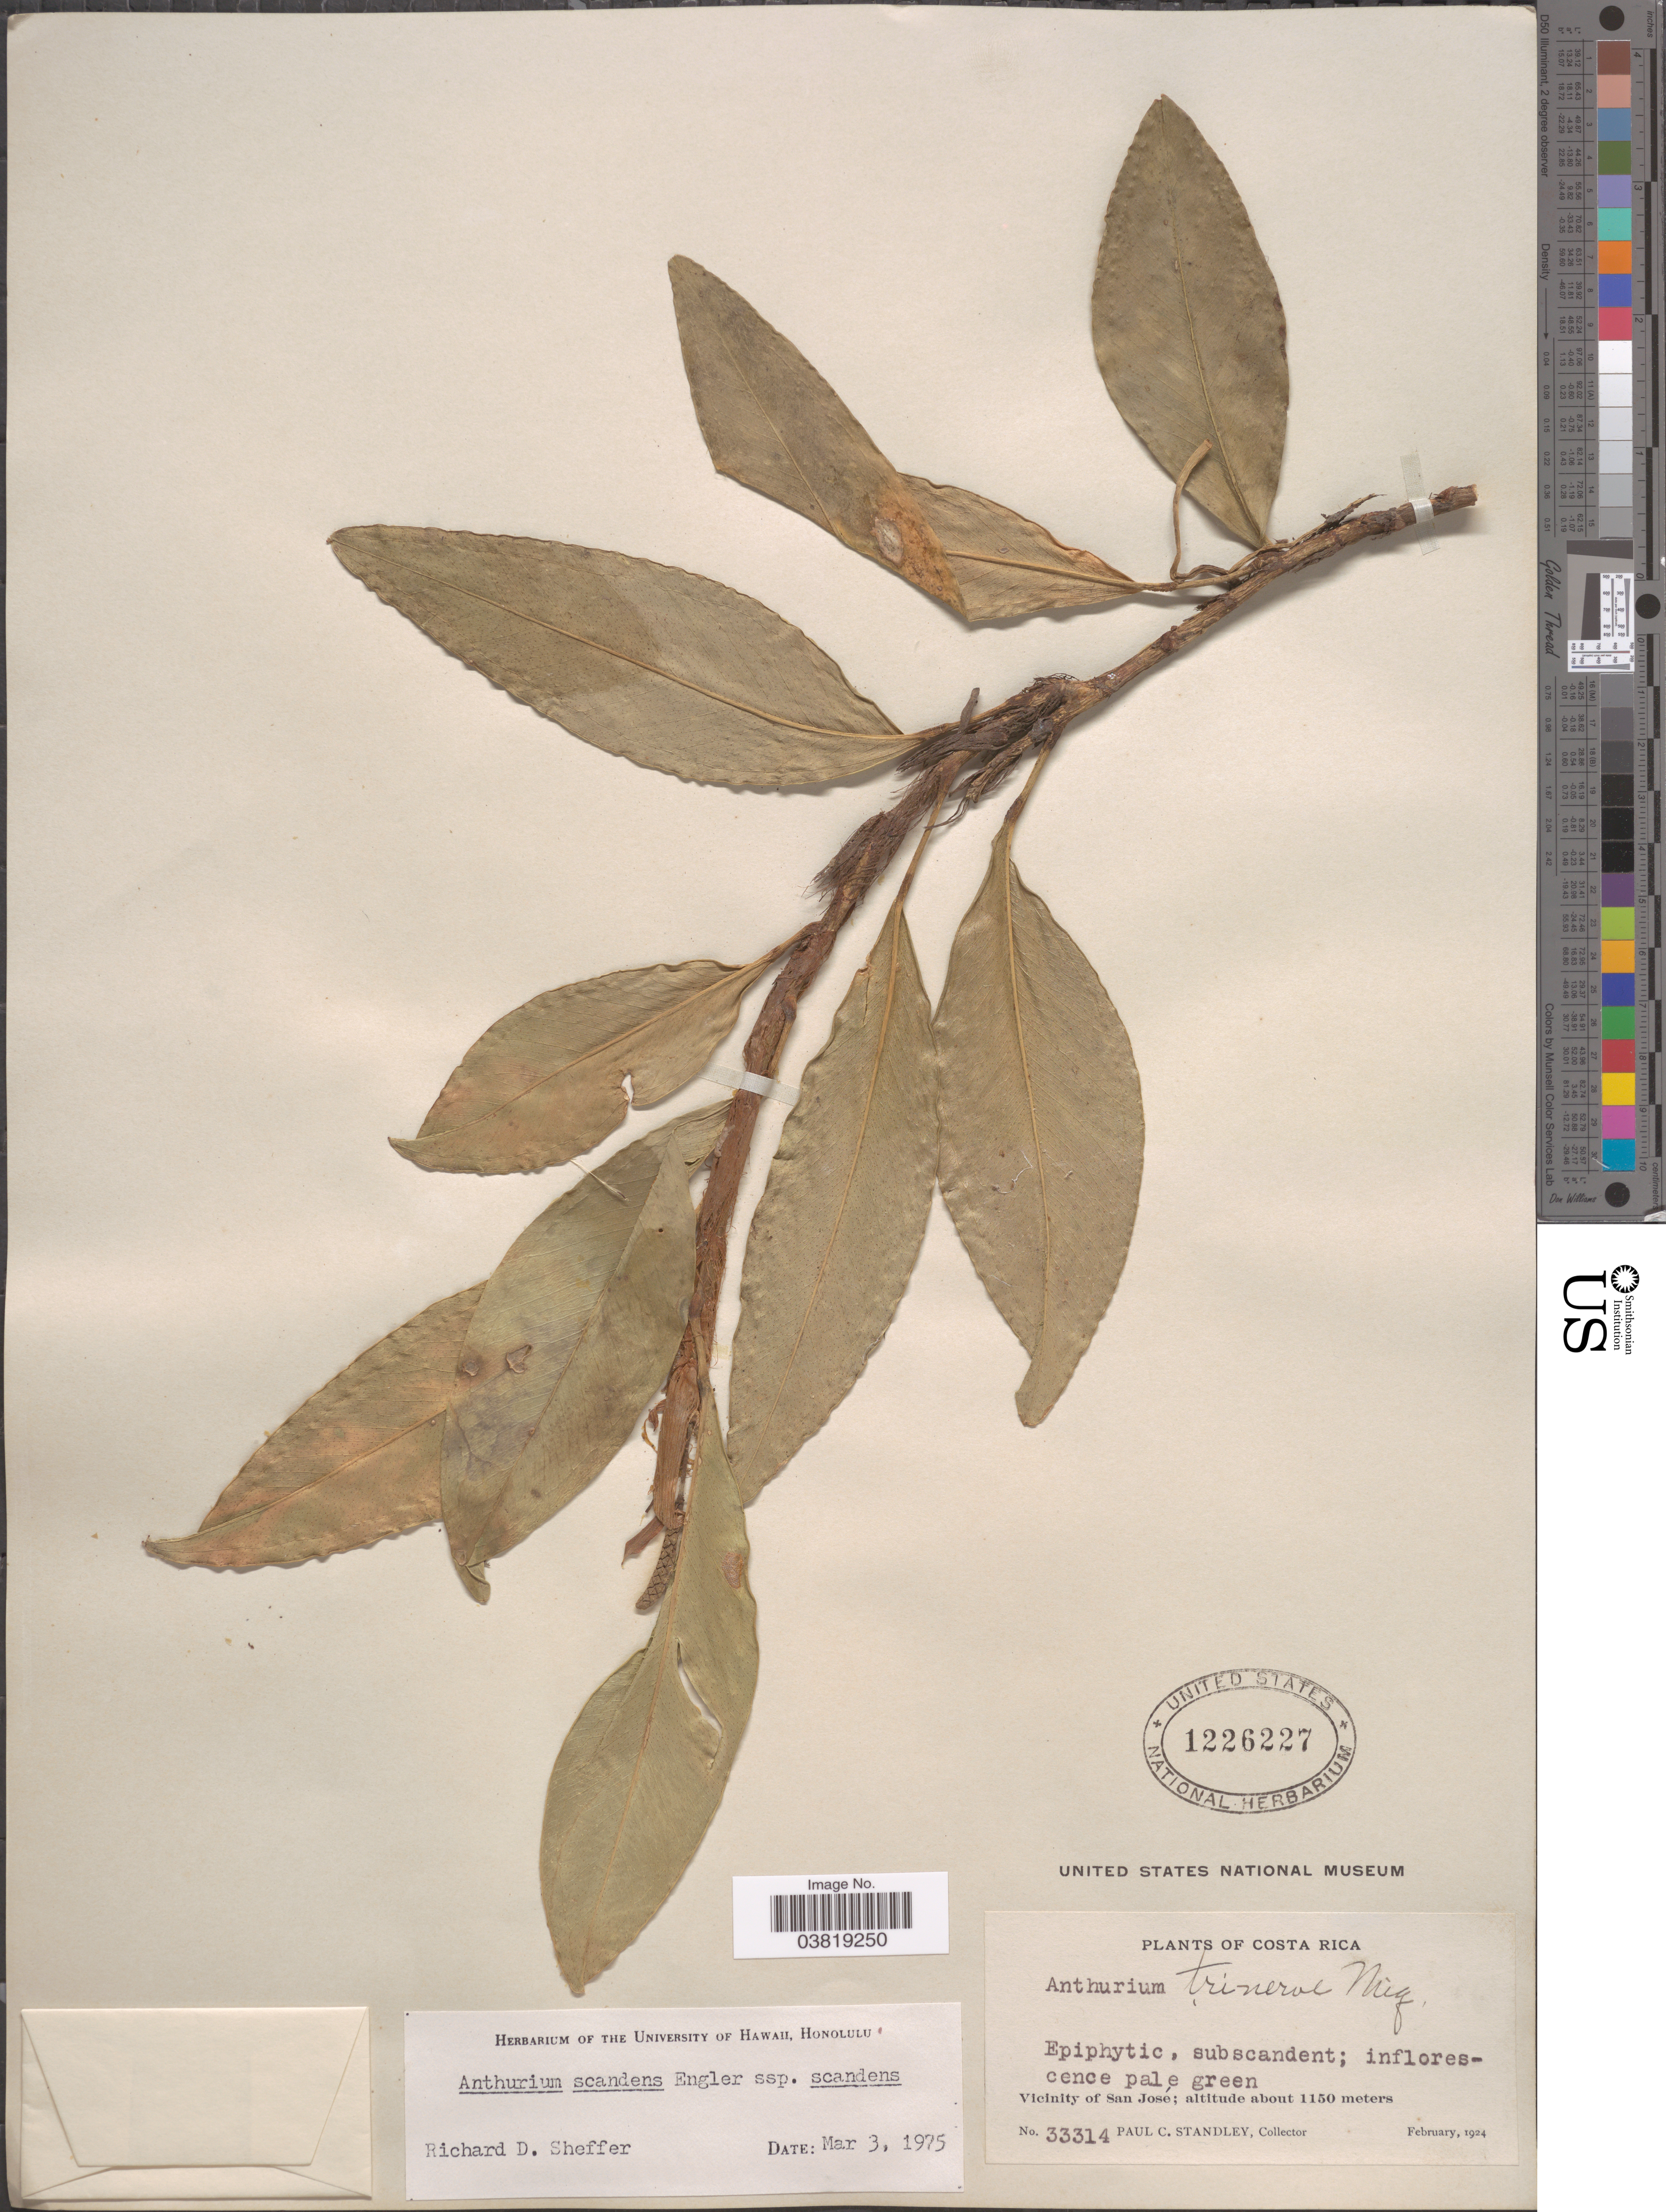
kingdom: Plantae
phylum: Tracheophyta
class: Liliopsida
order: Alismatales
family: Araceae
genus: Anthurium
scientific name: Anthurium scandens var. scandens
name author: (Aubl.) Engl.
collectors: P. C. Standley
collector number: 33314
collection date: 1924-02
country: Costa Rica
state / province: San José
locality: Vicinity of San José.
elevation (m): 1150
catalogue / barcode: US 1226227